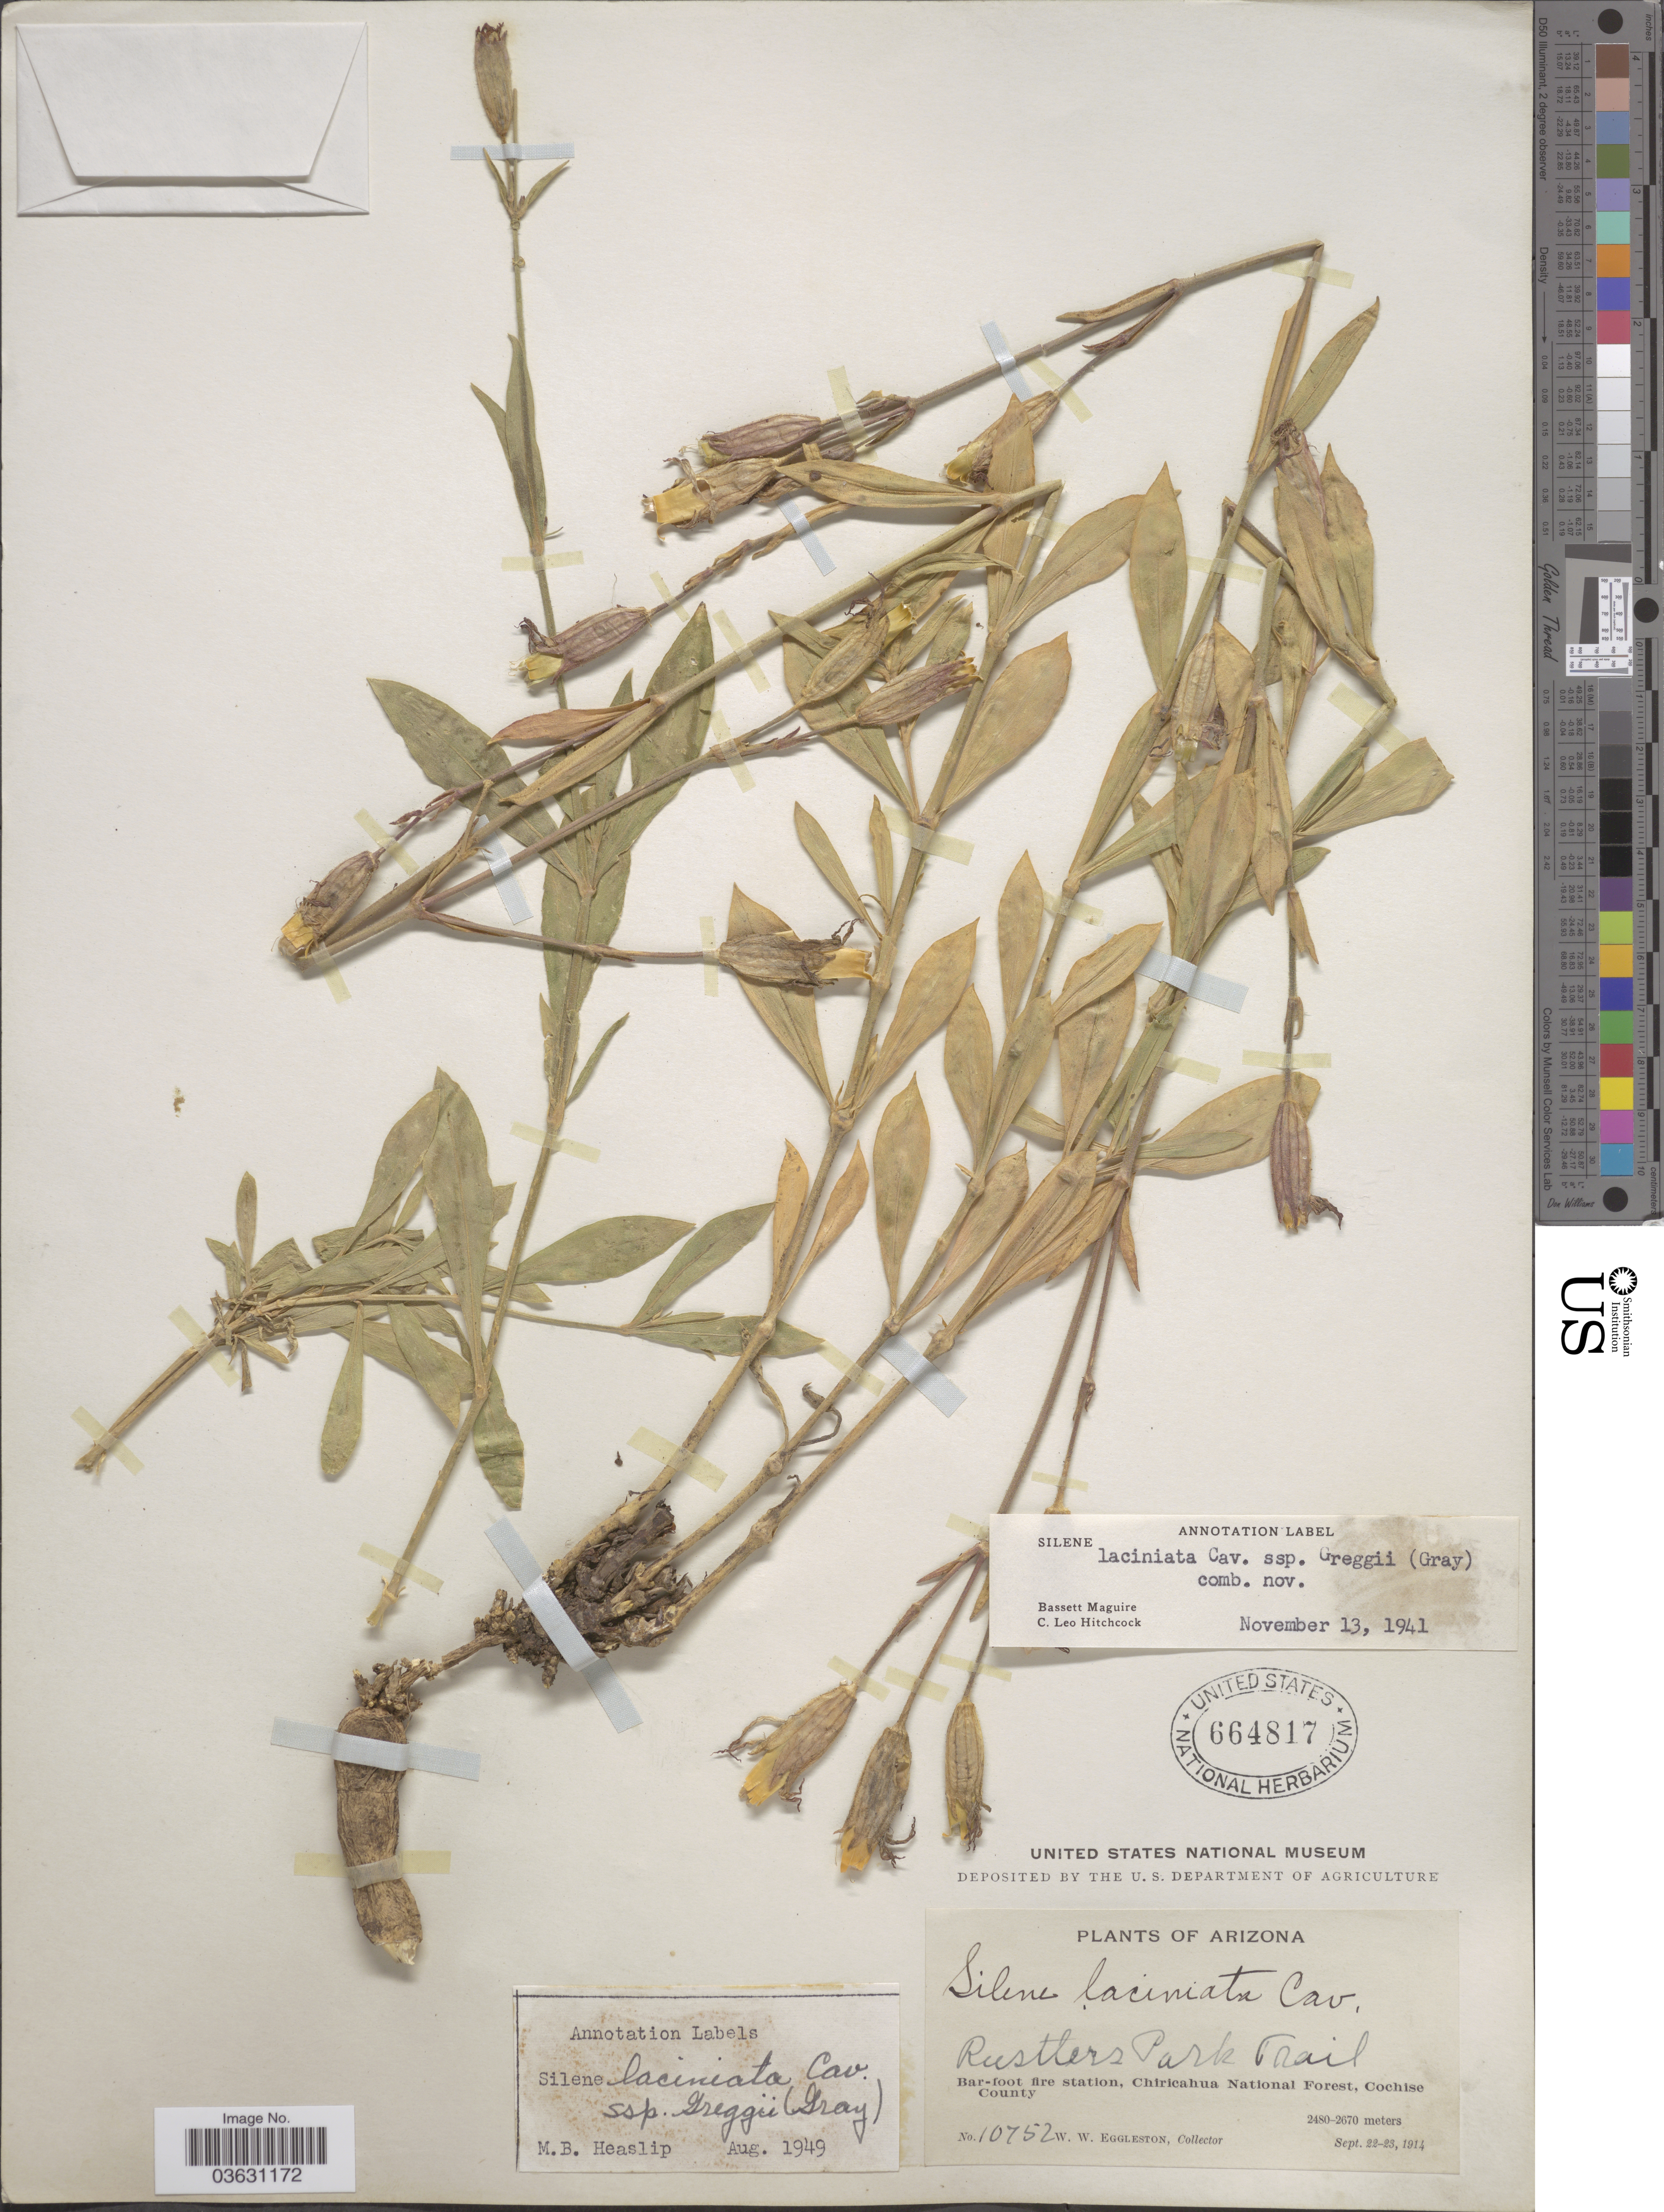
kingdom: Plantae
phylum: Tracheophyta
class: Magnoliopsida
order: Caryophyllales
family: Caryophyllaceae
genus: Silene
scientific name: Silene laciniata subsp. greggii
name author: (A. Gray) C.L. Hitchc. & Maguire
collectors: W. W. Eggleston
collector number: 10752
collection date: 1914-09-22/1914-09-23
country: United States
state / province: Arizona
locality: Rustlers Park Trail. Bar-foot fire station, Chiricahua National Forest, Cochise County.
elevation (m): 2480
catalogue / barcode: US 664817